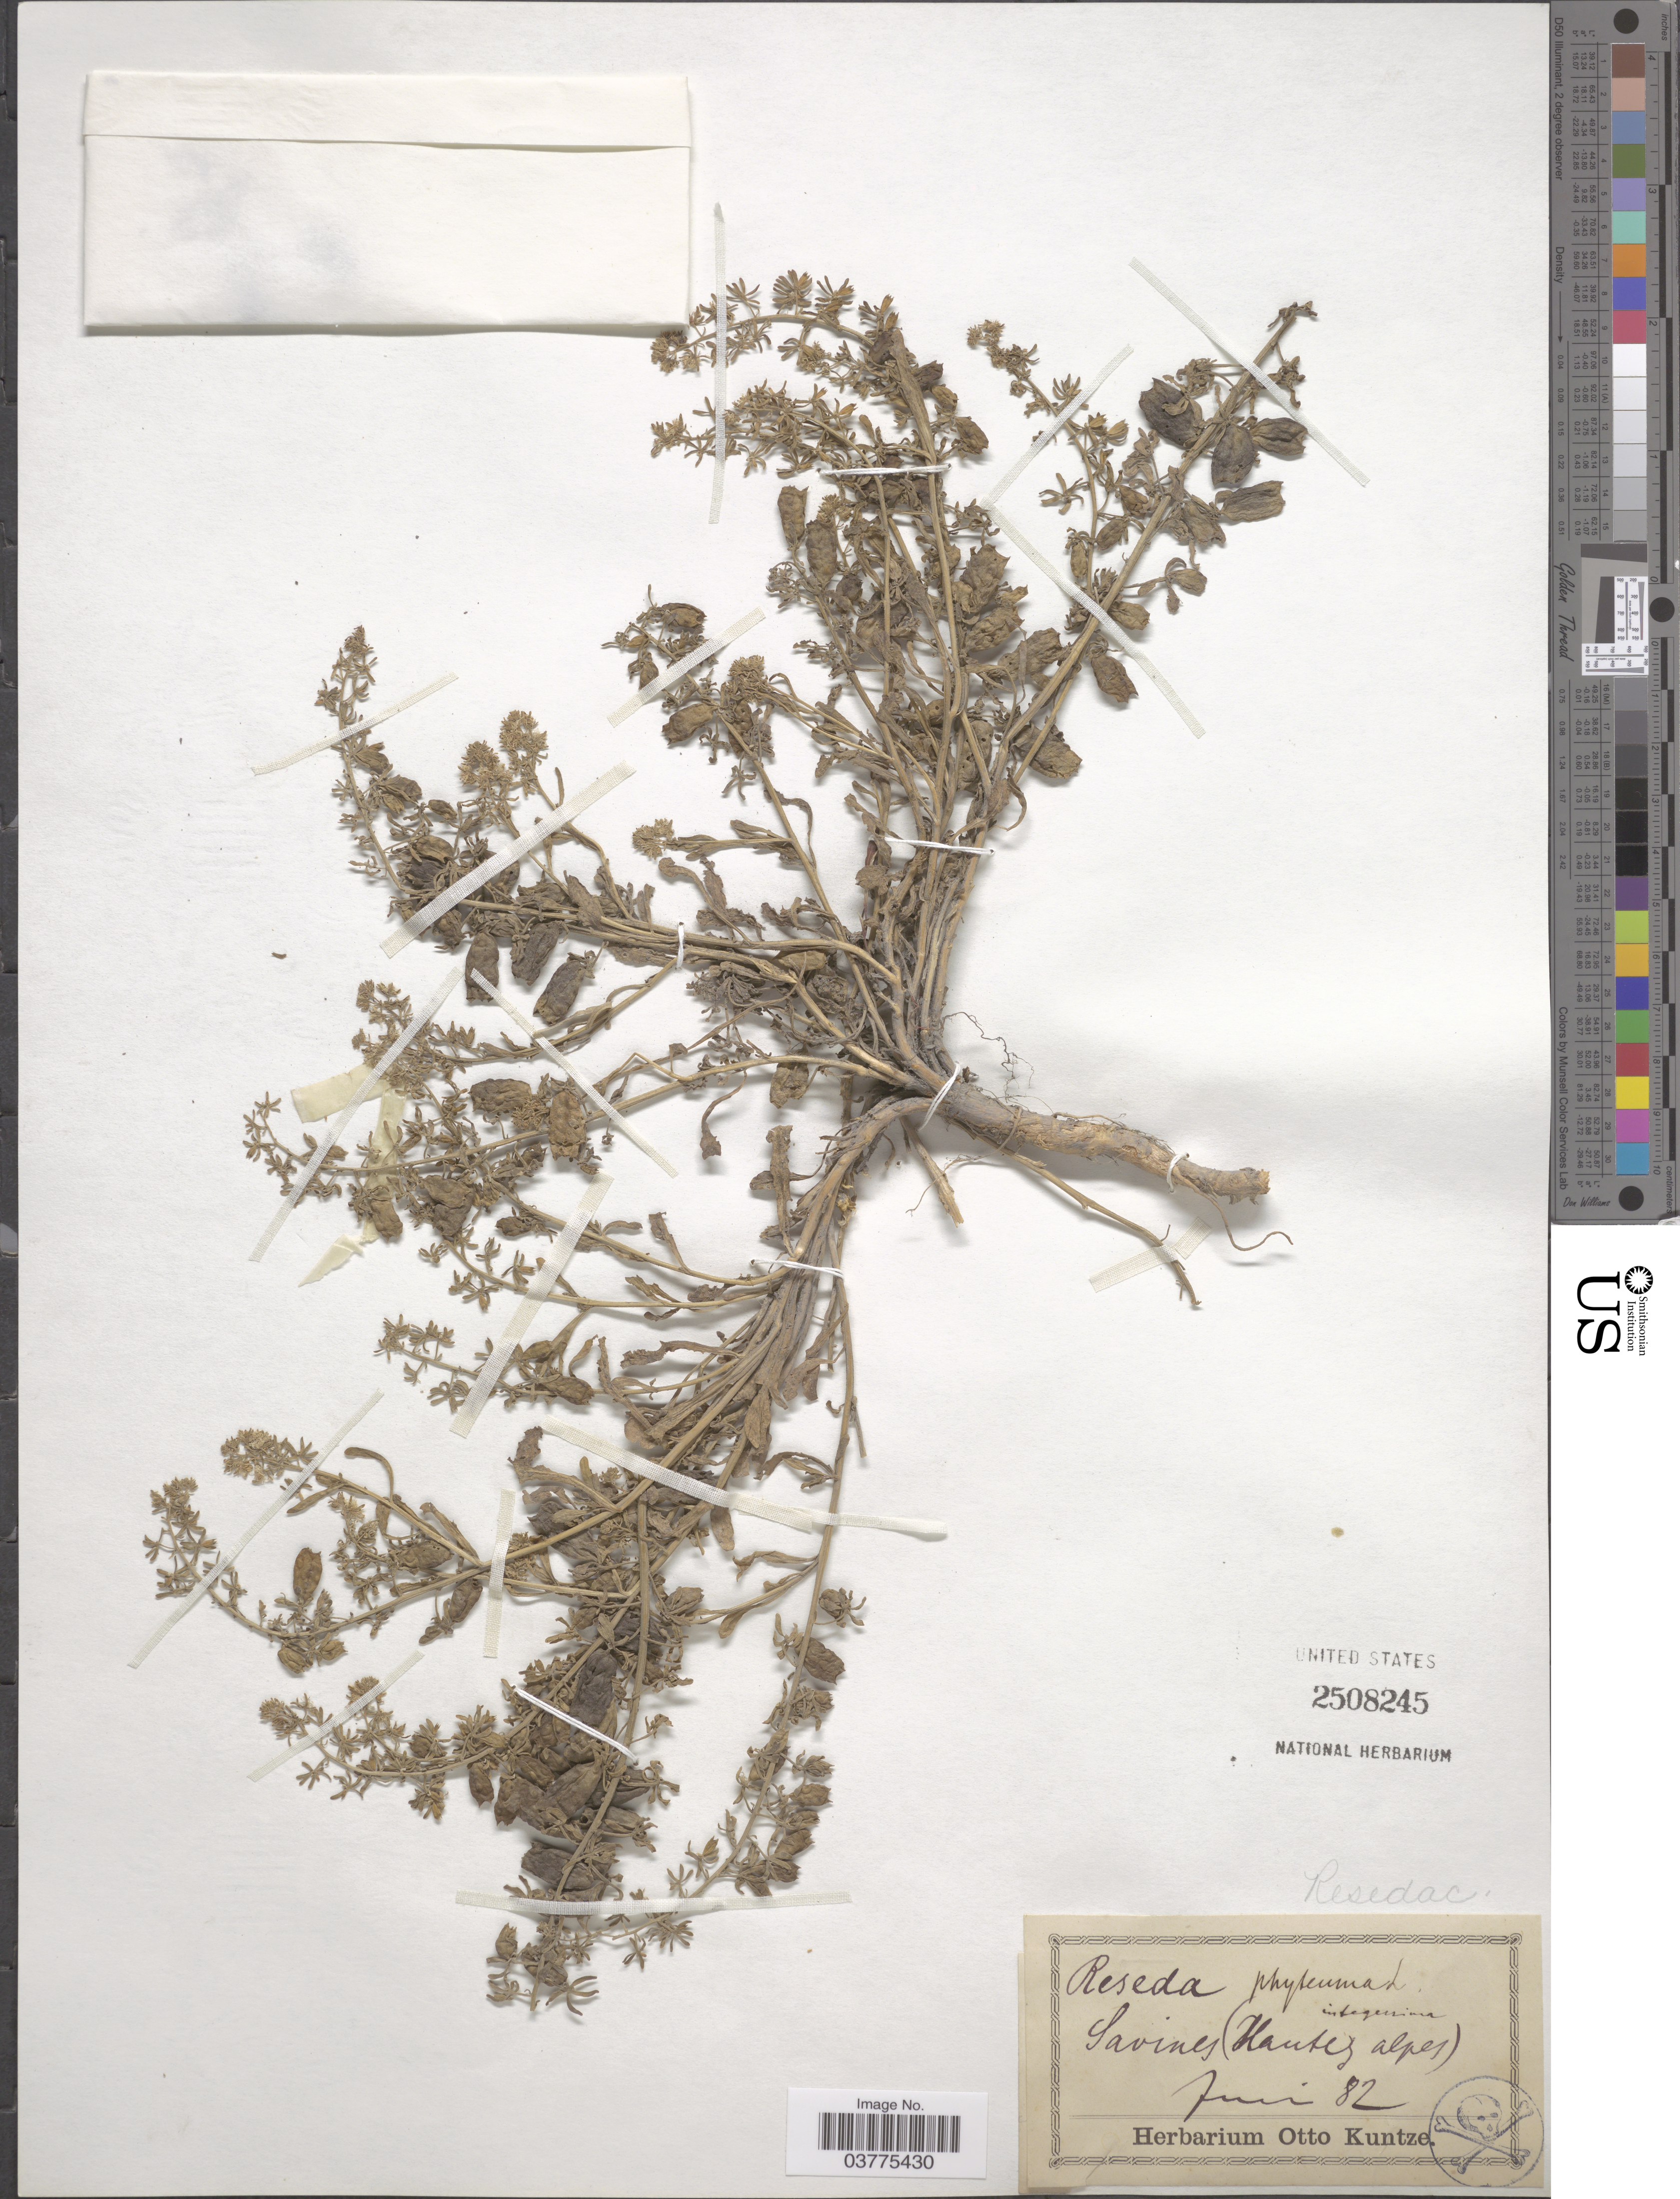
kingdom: Plantae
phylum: Tracheophyta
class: Magnoliopsida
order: Brassicales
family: Resedaceae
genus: Reseda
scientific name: Reseda phyteuma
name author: L.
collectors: ex herb. Otto Kuntze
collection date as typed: Transcribed d/m/y: /6/82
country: France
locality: Lavines* (Hautes alpes).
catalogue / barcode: US 2508245